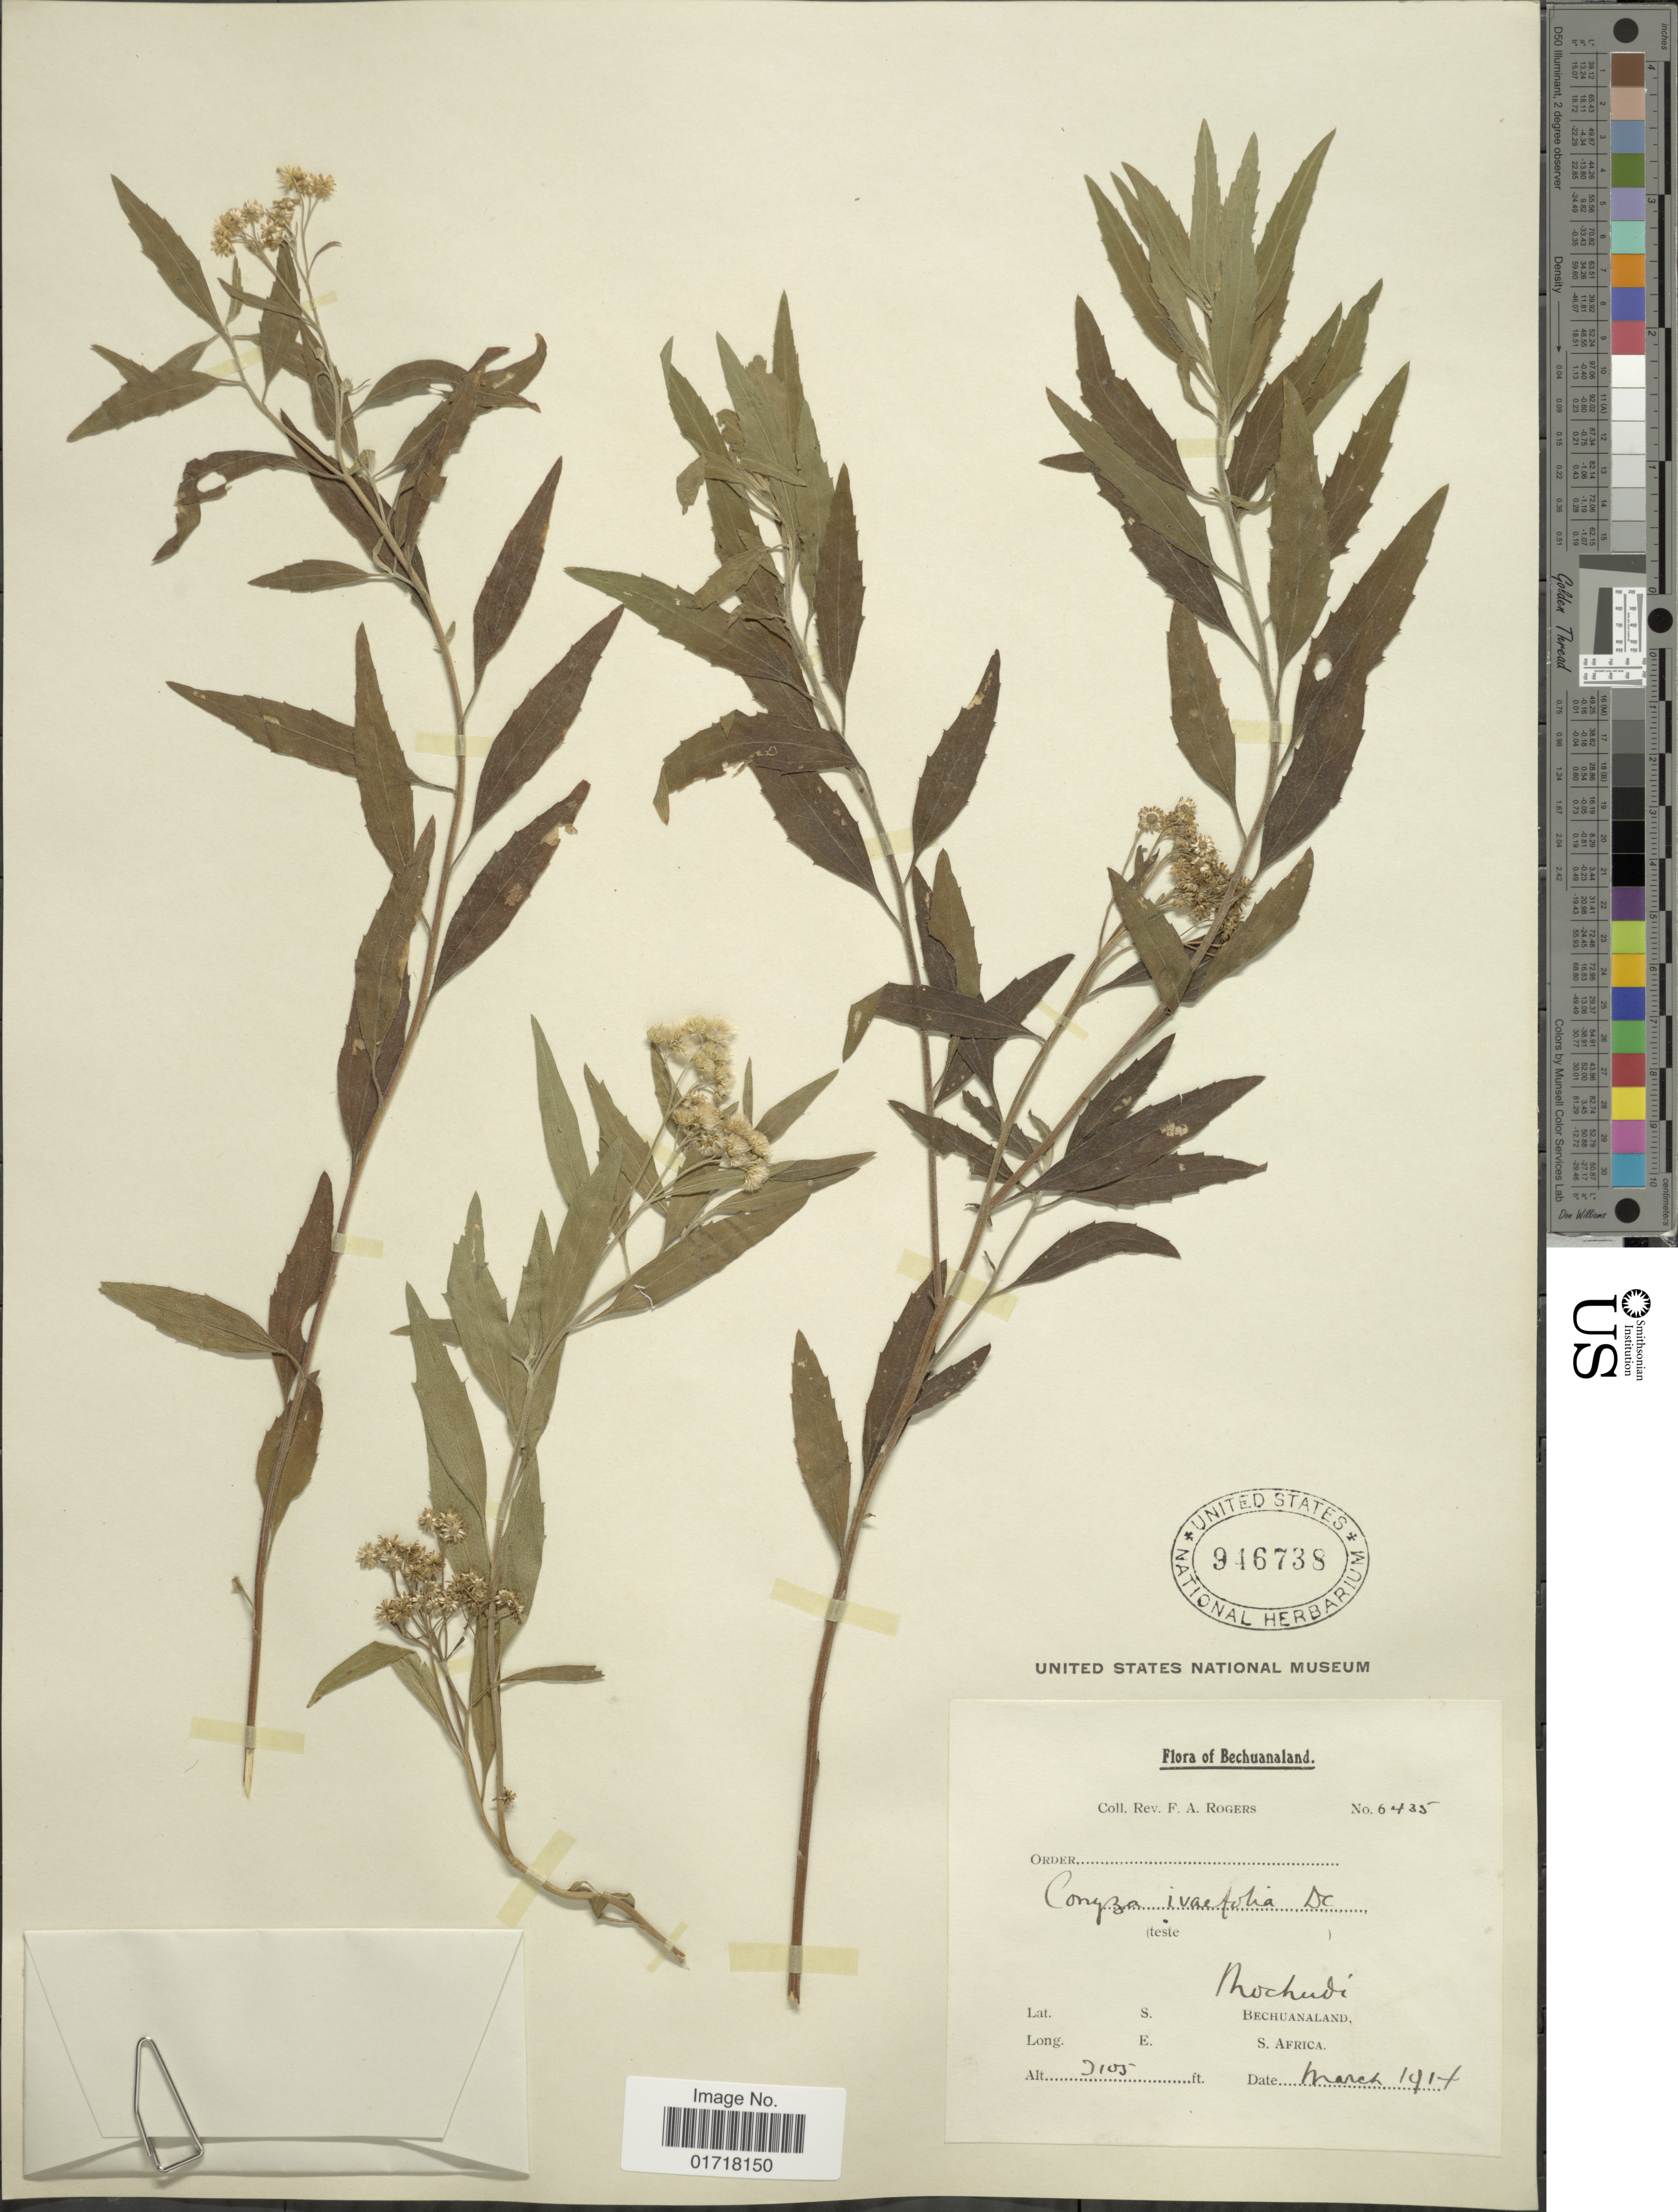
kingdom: Plantae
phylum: Tracheophyta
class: Magnoliopsida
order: Asterales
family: Asteraceae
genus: Conyza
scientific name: Conyza ivifolia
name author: (L.) Less.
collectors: F. A. Rogers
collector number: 6435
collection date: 1914-03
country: Botswana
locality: Bechuanaland, Mochudi, S. Africa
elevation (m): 946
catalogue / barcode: US 946738